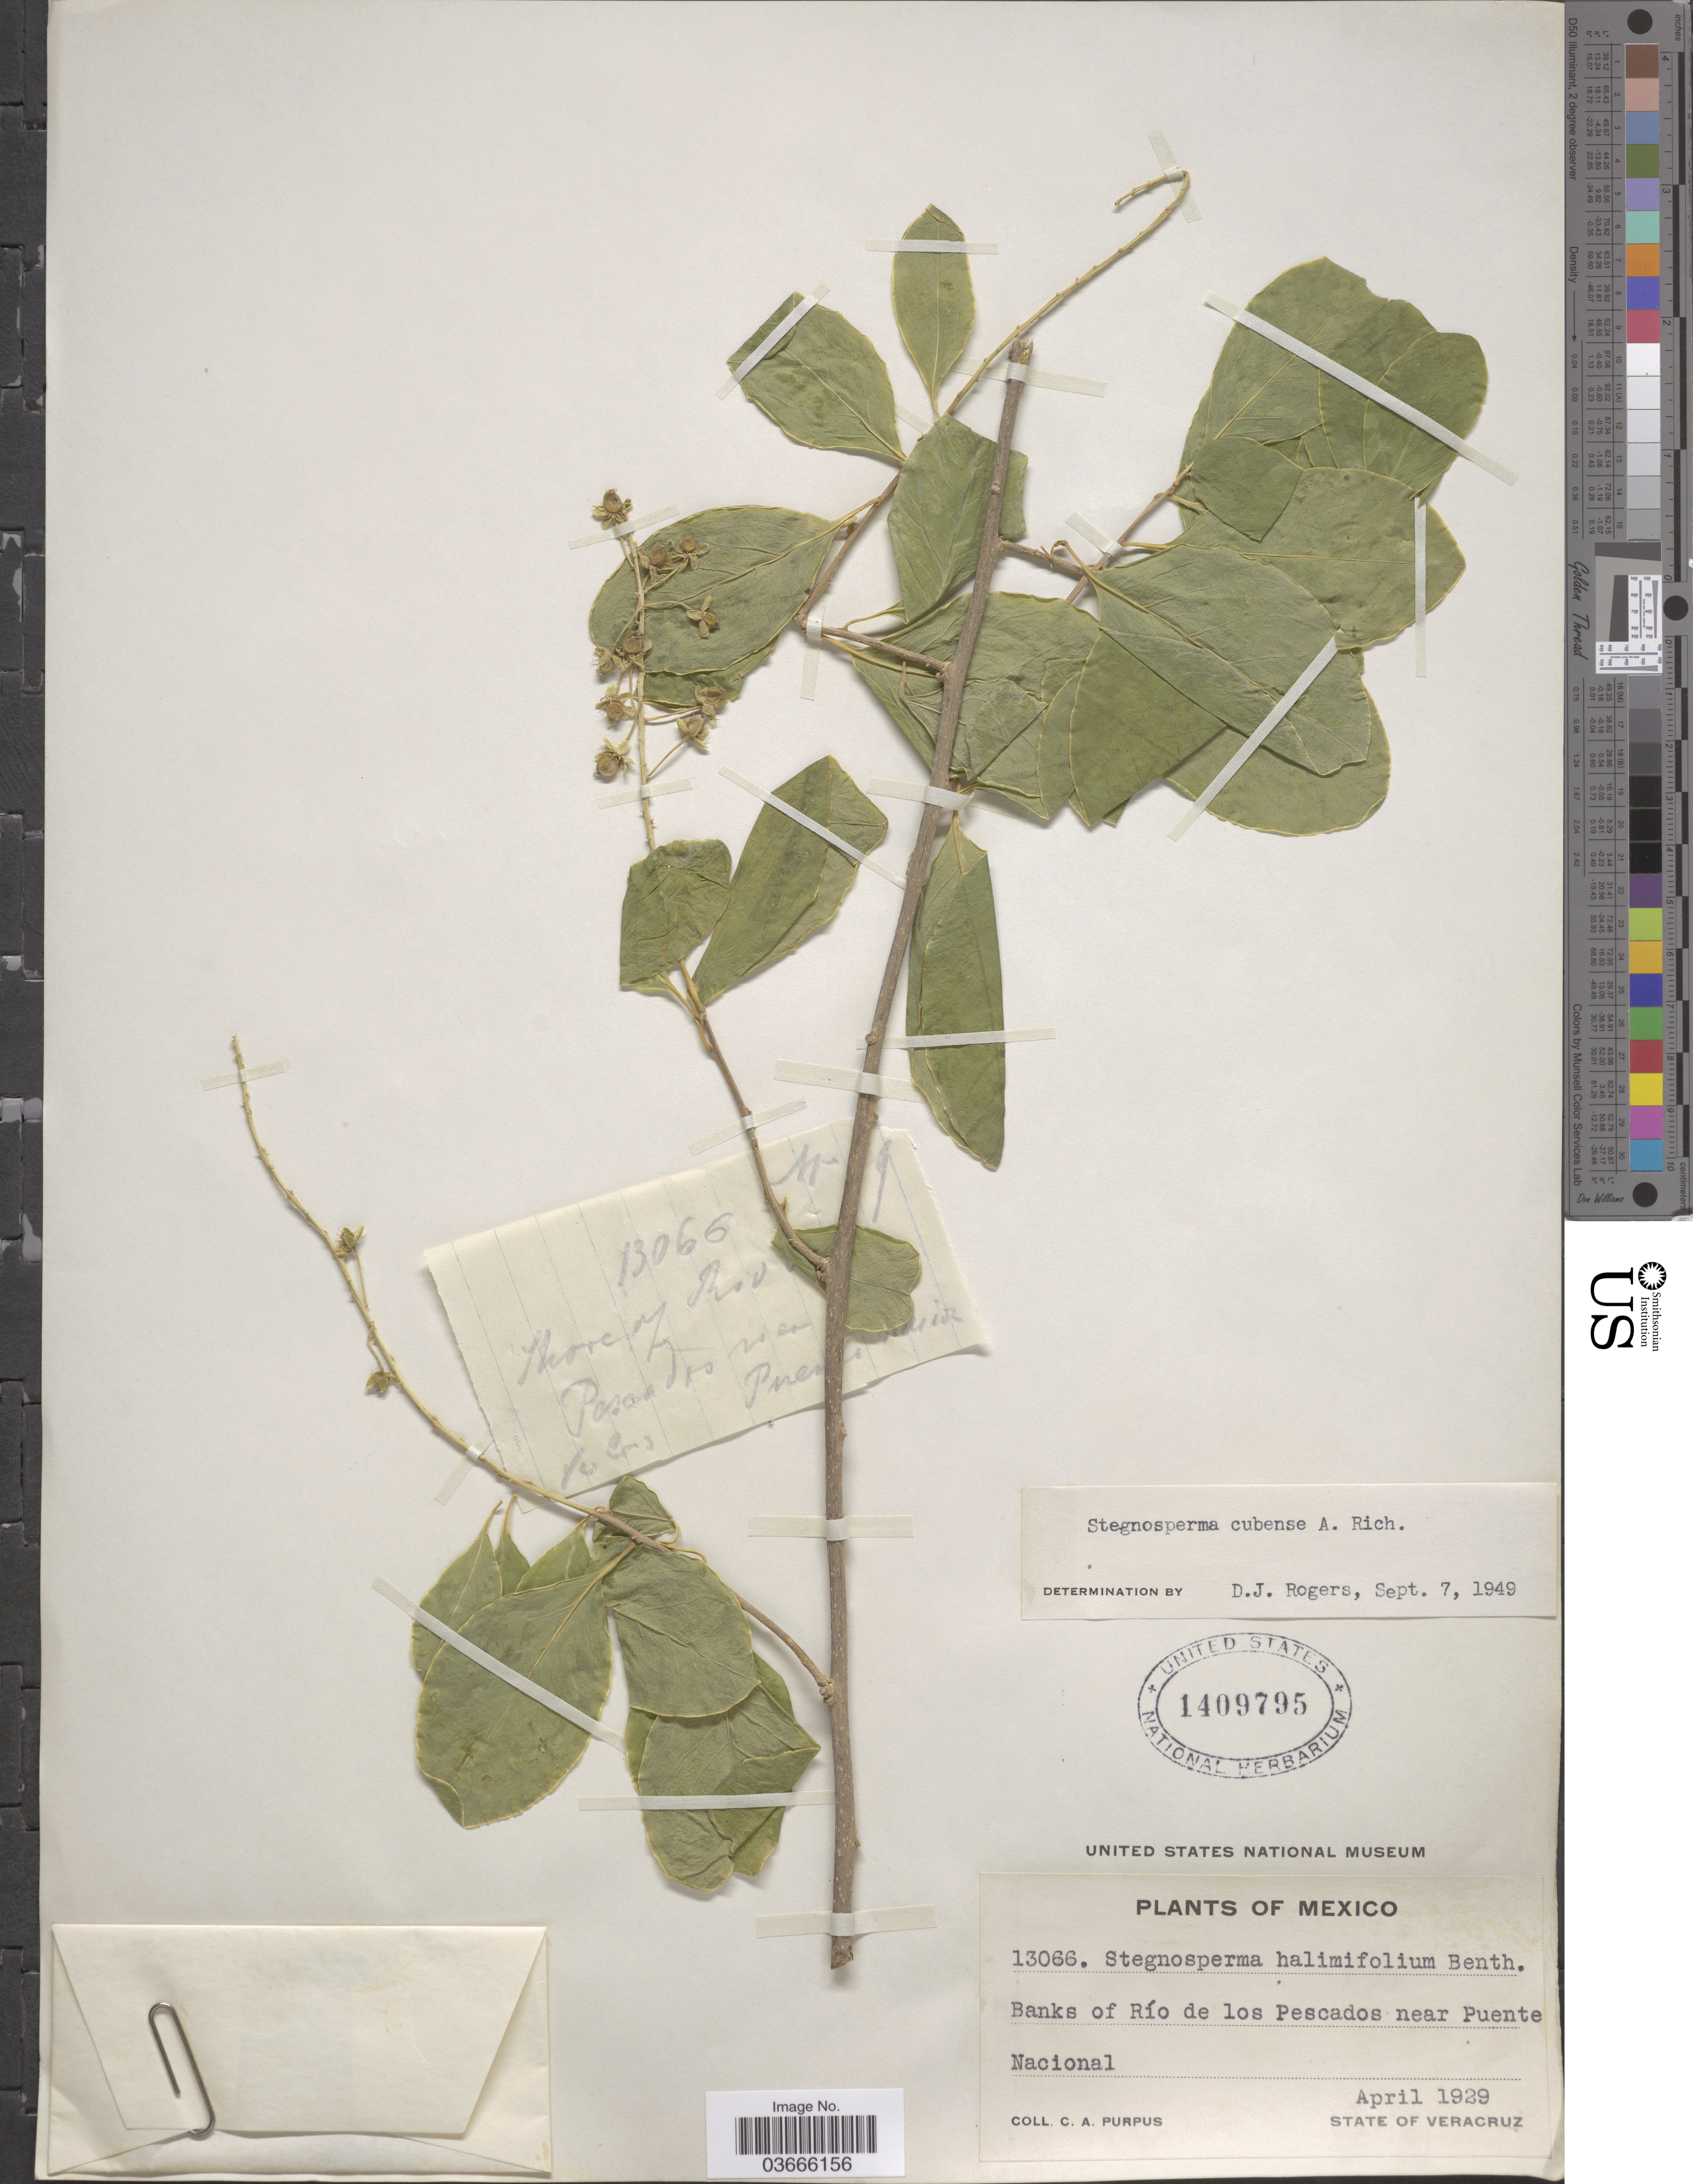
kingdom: Plantae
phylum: Tracheophyta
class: Magnoliopsida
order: Caryophyllales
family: Stegnospermataceae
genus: Stegnosperma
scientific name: Stegnosperma cubense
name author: A. Rich.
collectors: C. A. Purpus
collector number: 13066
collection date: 1929-04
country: Mexico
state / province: Veracruz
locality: Banks of Río de los Pescados near Puente Nacional. State of Veracruz.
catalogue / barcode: US 1409795